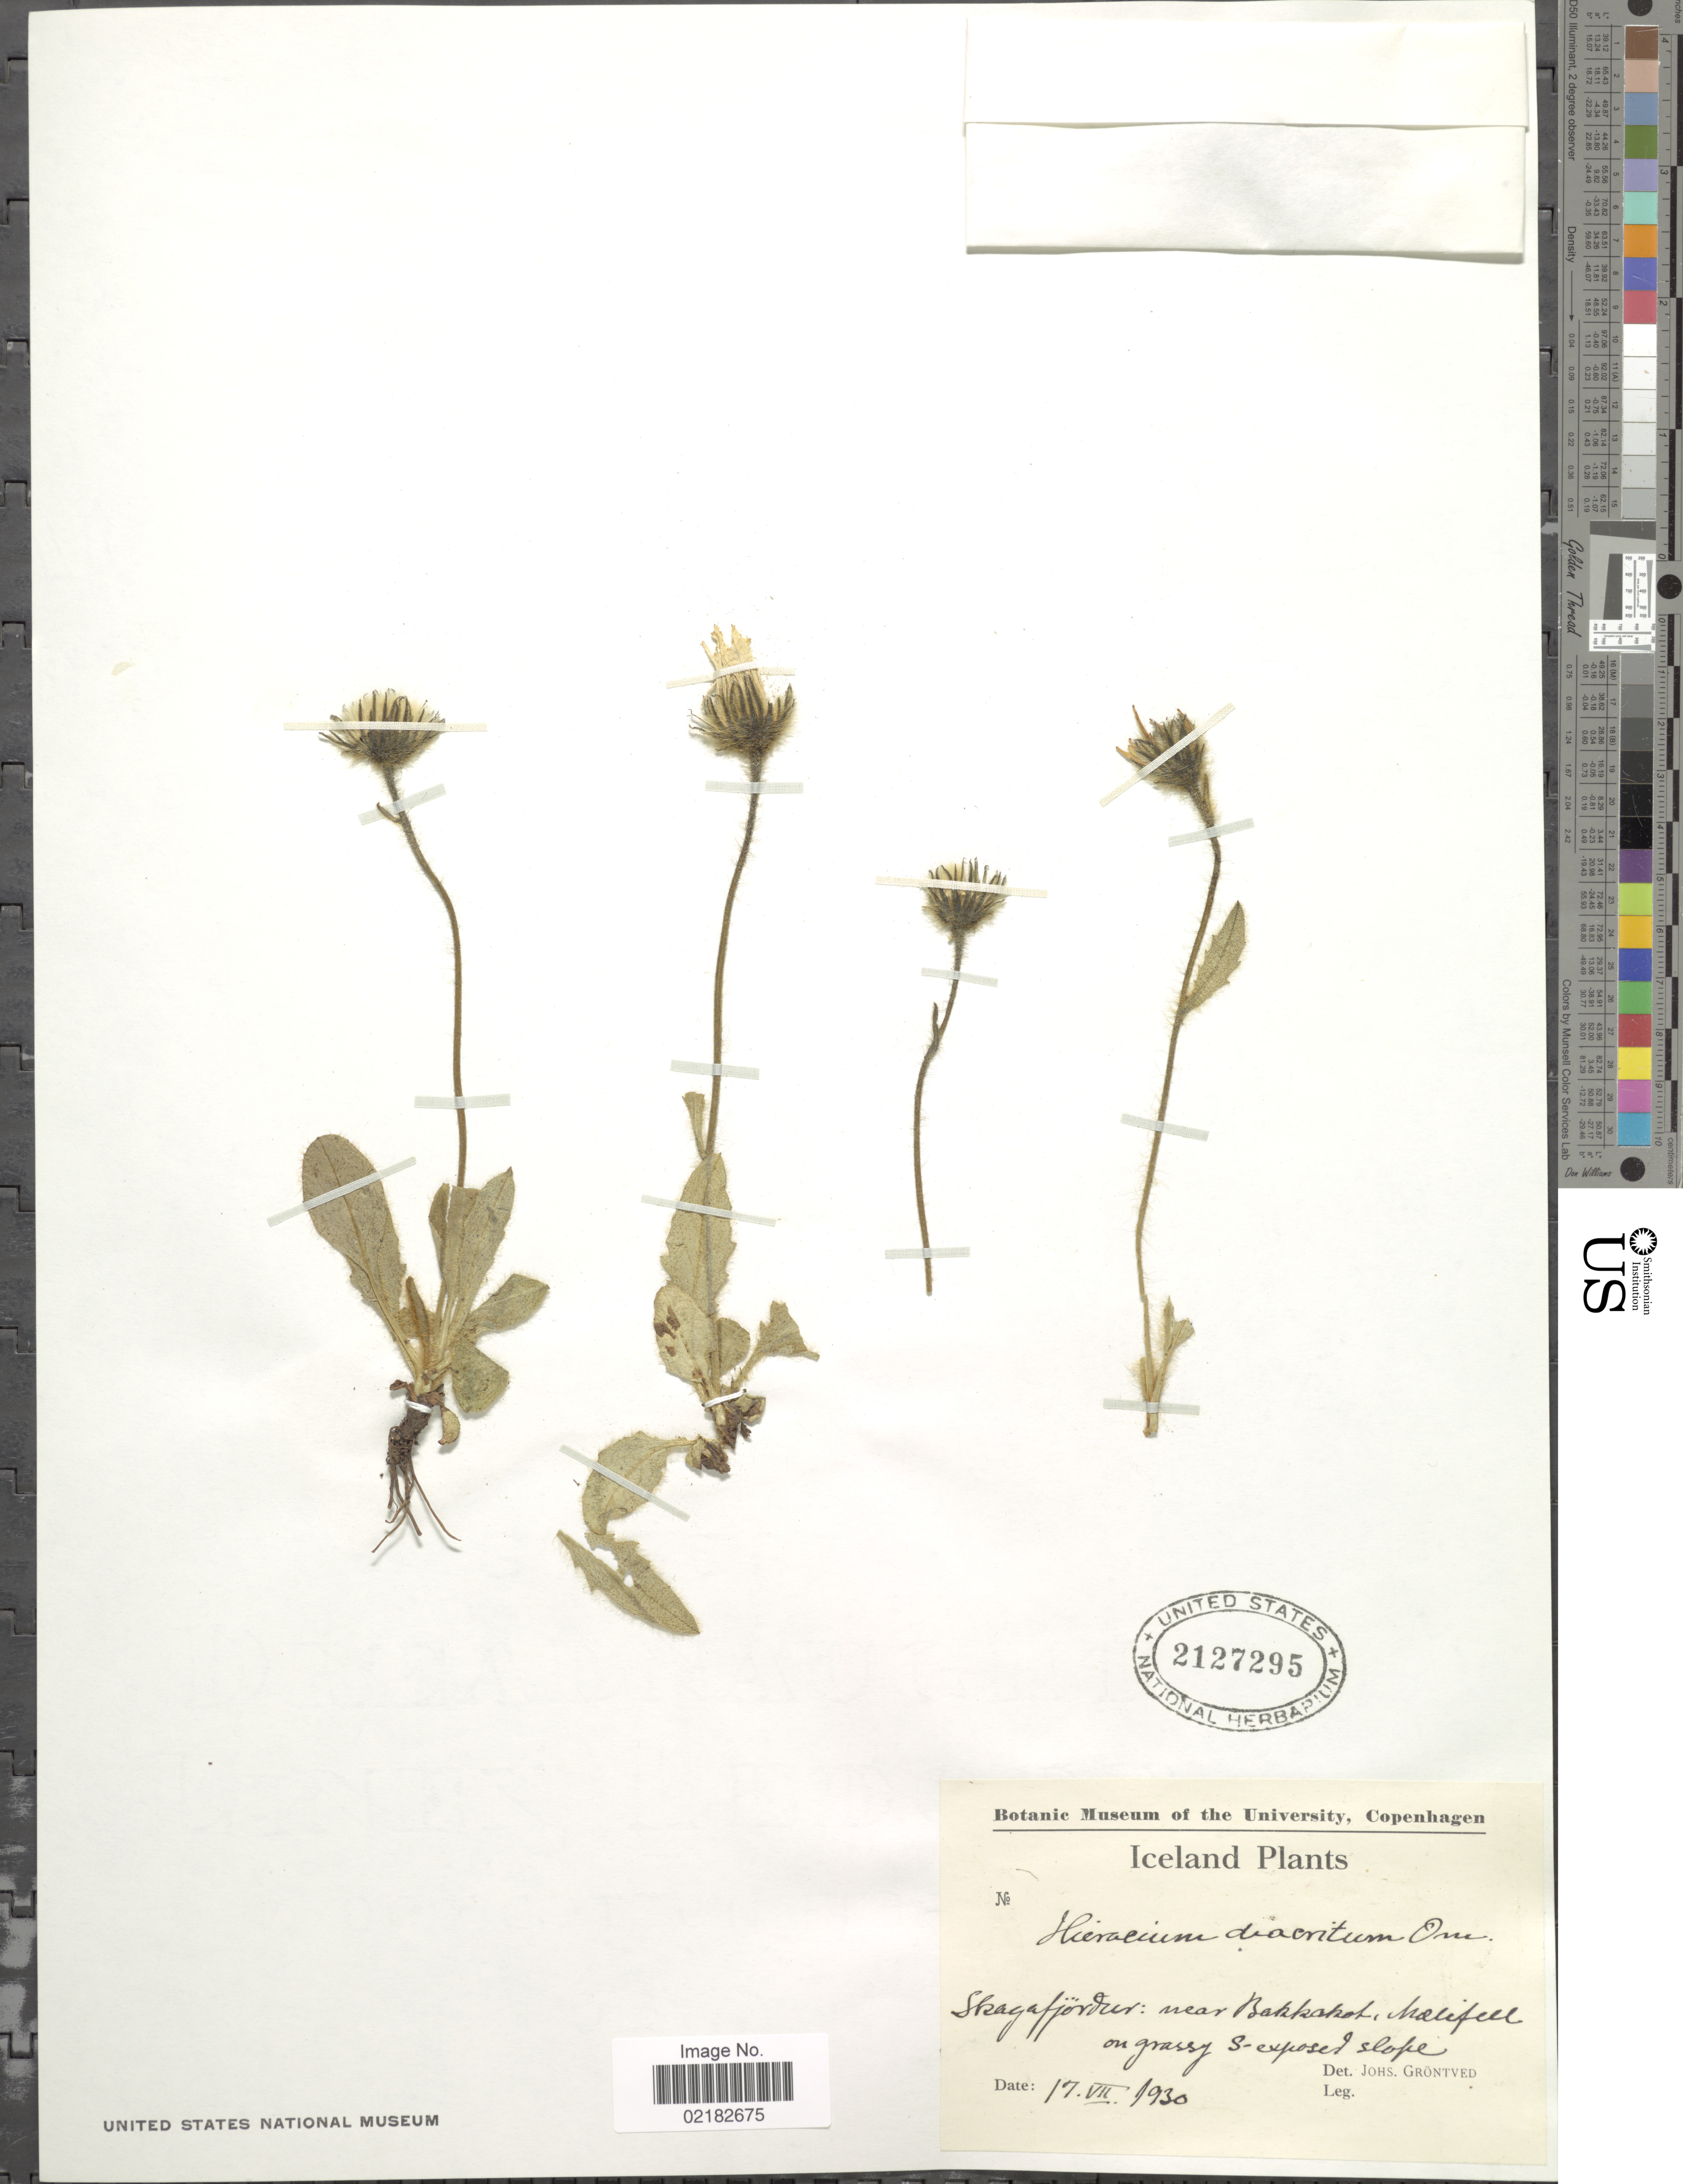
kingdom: Plantae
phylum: Tracheophyta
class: Magnoliopsida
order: Asterales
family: Asteraceae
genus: Hieracium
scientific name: Hieracium diacritum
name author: Omang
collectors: J. Grøntved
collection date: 1930-07-17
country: Iceland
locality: Skagafjorder: near Bakkahok, Mælifell on grassy s-exposed slope.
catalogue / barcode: US 2127295